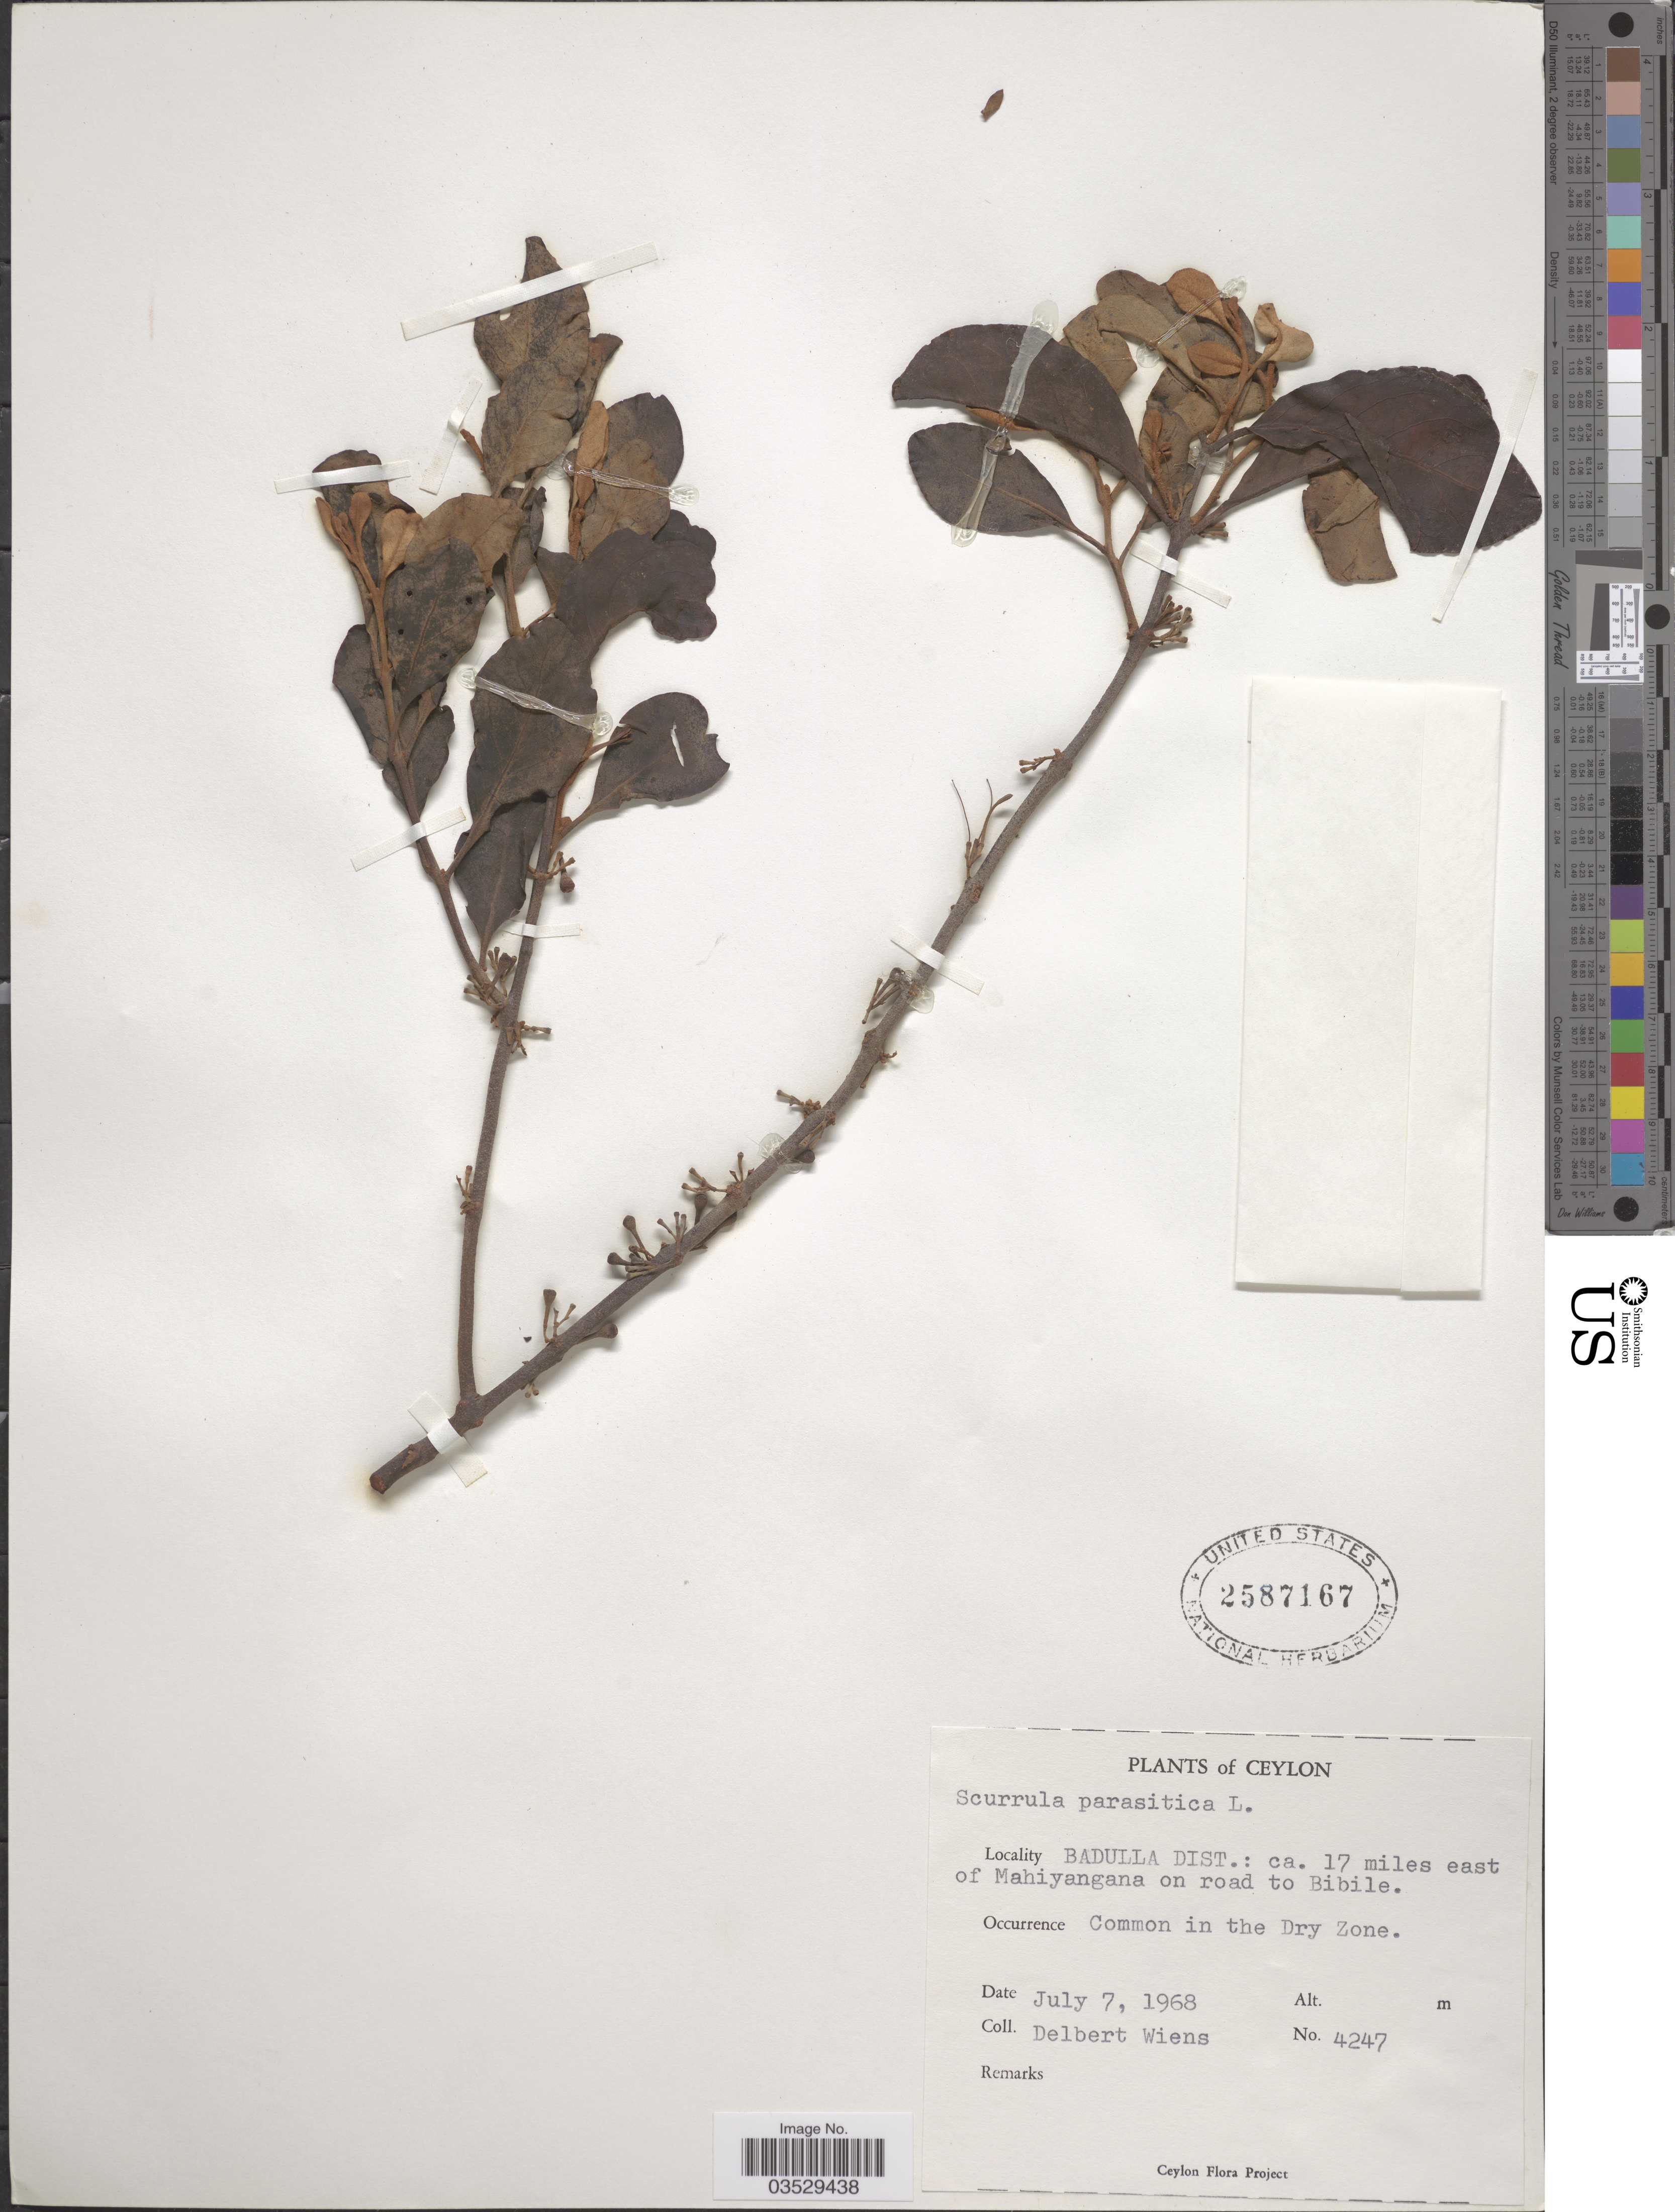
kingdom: Plantae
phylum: Tracheophyta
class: Magnoliopsida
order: Santalales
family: Loranthaceae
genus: Scurrula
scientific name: Scurrula parasitica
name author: L.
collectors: D. Wiens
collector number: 4247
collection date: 1968-07-07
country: Sri Lanka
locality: Ceylon. Badulla Dist.: ca. 17 miles east of Mahiyangana on road to Bibile. Common in the Dry Zone.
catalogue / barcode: US 2587167